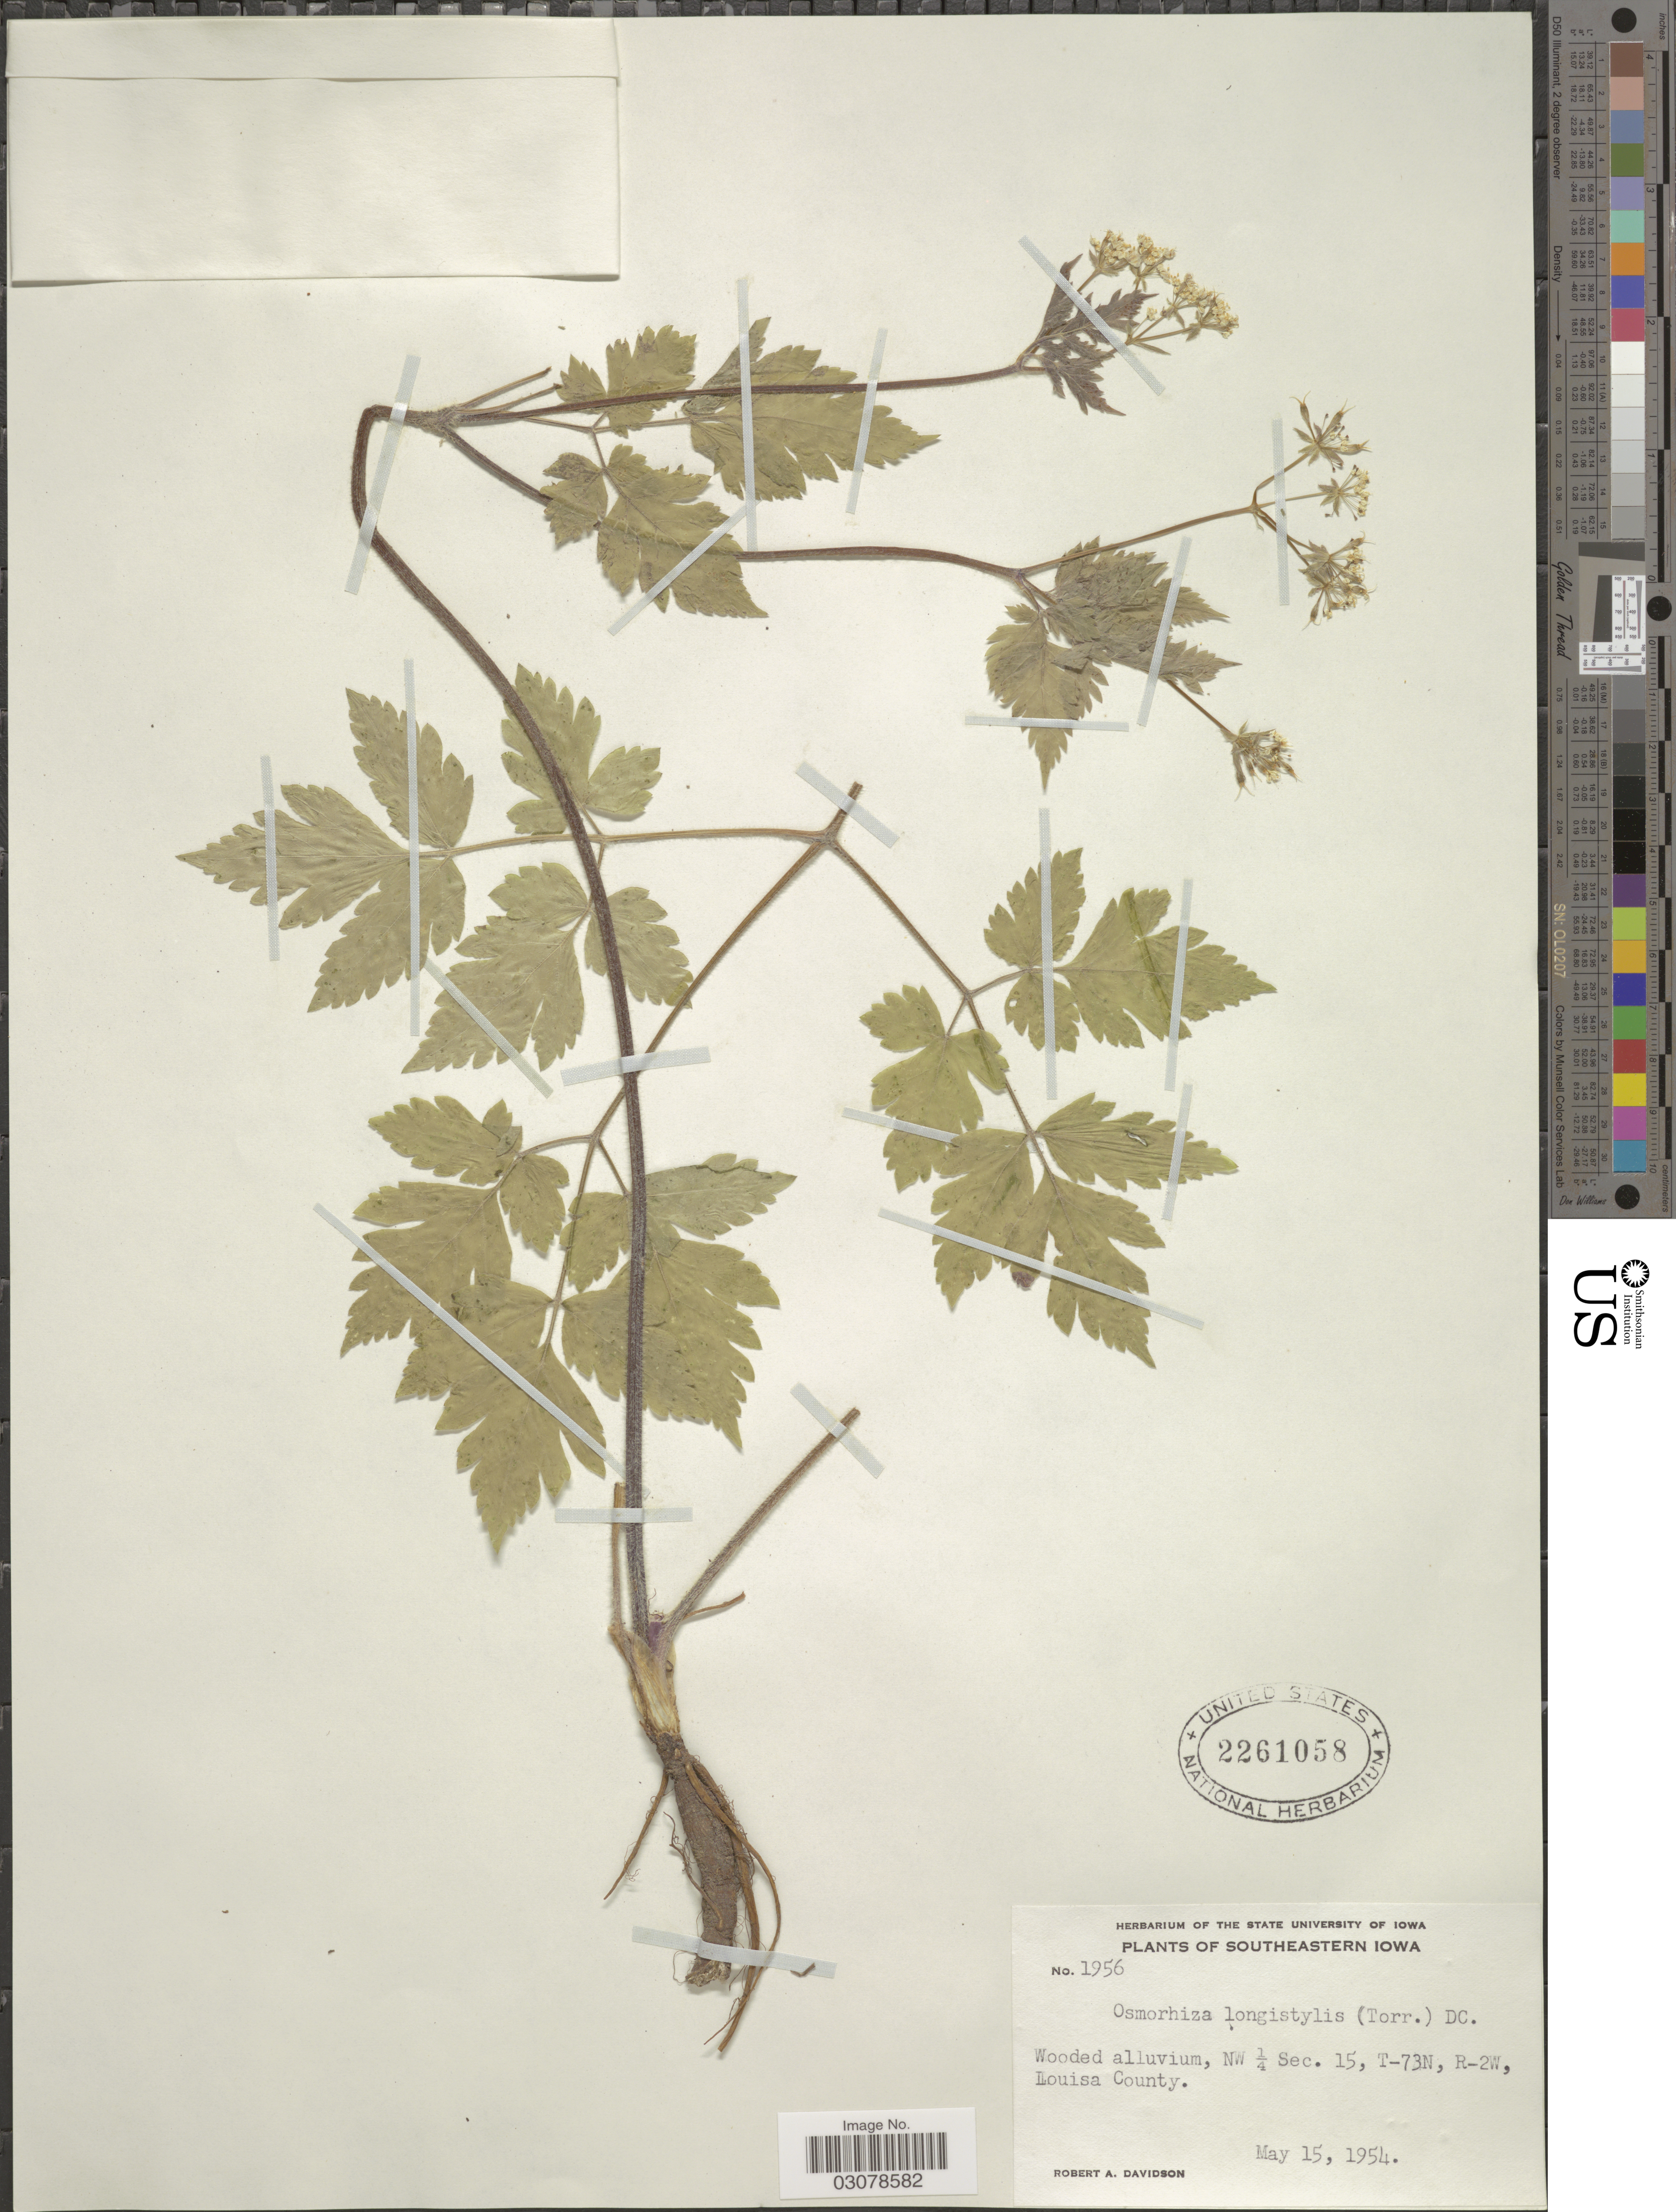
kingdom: Plantae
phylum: Tracheophyta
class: Magnoliopsida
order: Apiales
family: Apiaceae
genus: Osmorhiza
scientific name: Osmorhiza longistylis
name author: (Torr.) DC.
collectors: R. A. Davidson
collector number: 1956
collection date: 1954-05-15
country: United States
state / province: Iowa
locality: Southeastern Iowa. Wooded alluvium, NW ¼ Sec. 15, T-73N, R-2W, Louisa County.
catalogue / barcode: US 2261058